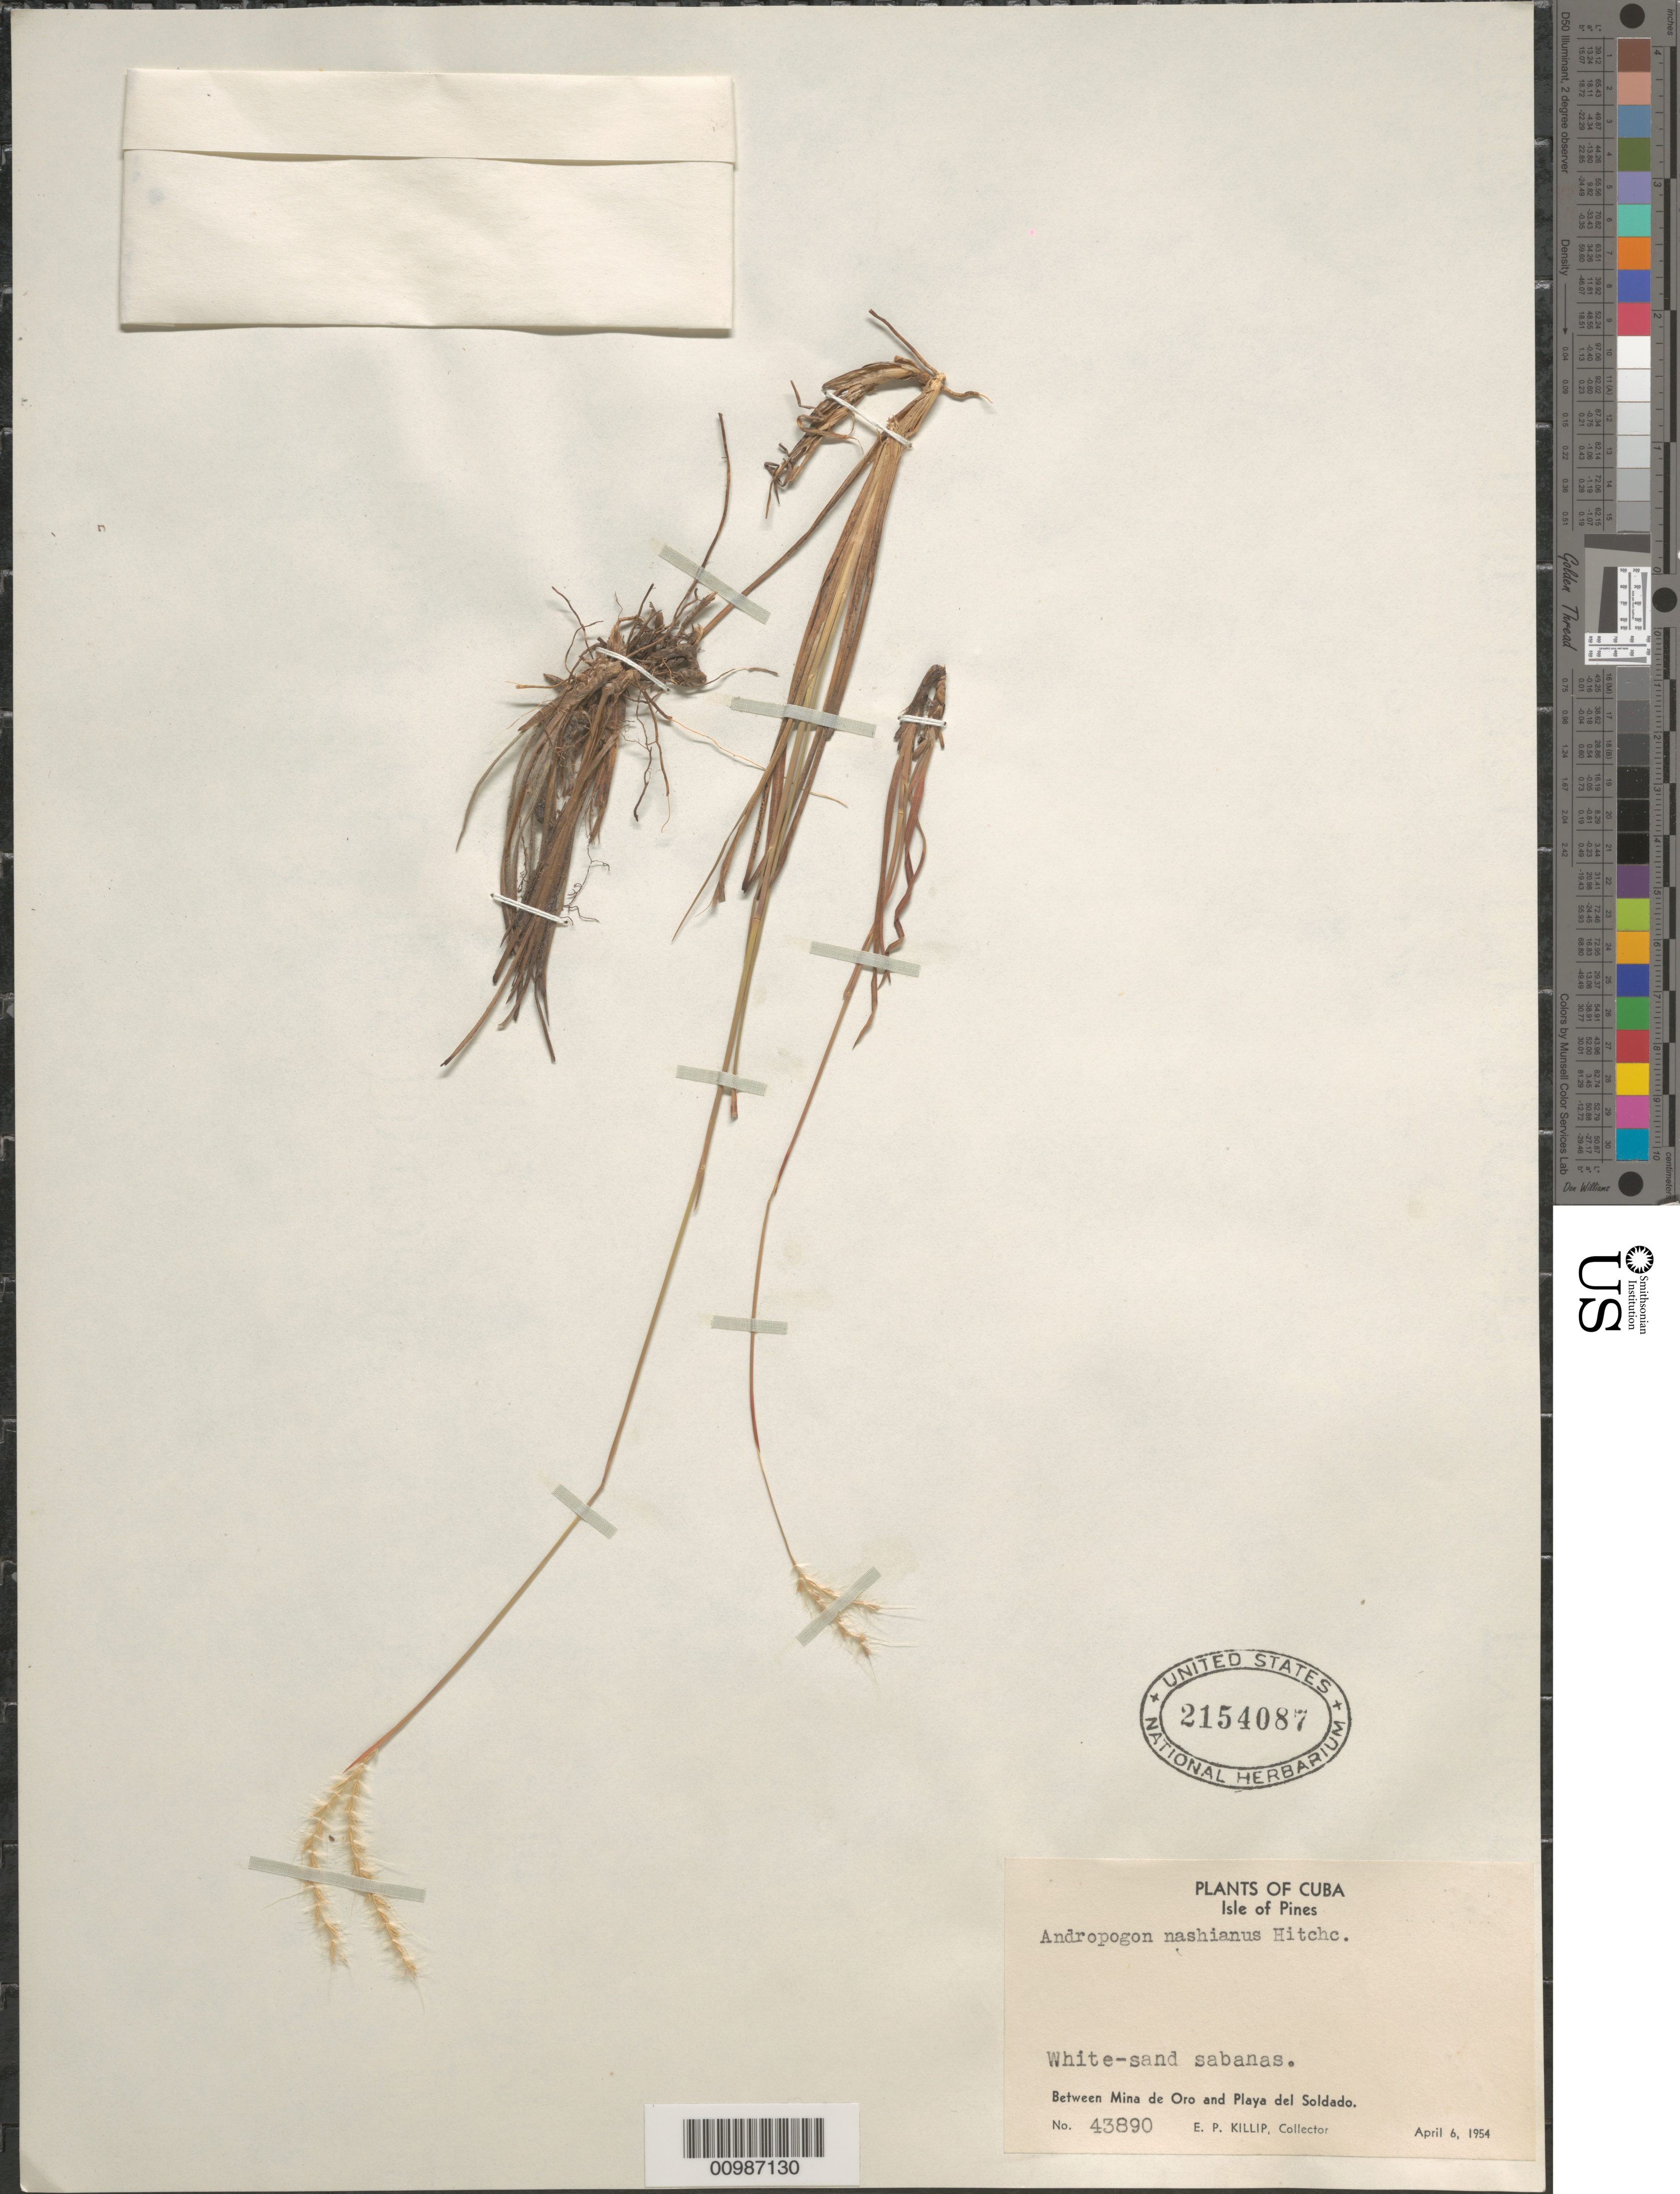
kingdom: Plantae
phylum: Tracheophyta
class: Liliopsida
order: Poales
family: Poaceae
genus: Andropogon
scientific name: Andropogon nashianus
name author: Hitchc.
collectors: E. P. Killip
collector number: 43890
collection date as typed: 06 Apr 1954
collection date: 1954-04-06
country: Cuba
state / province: Isla de la Juventud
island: Isla de la Juventud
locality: [Isle of Pines], between Mina de Oro and Playa del Soldado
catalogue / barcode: US 2154087